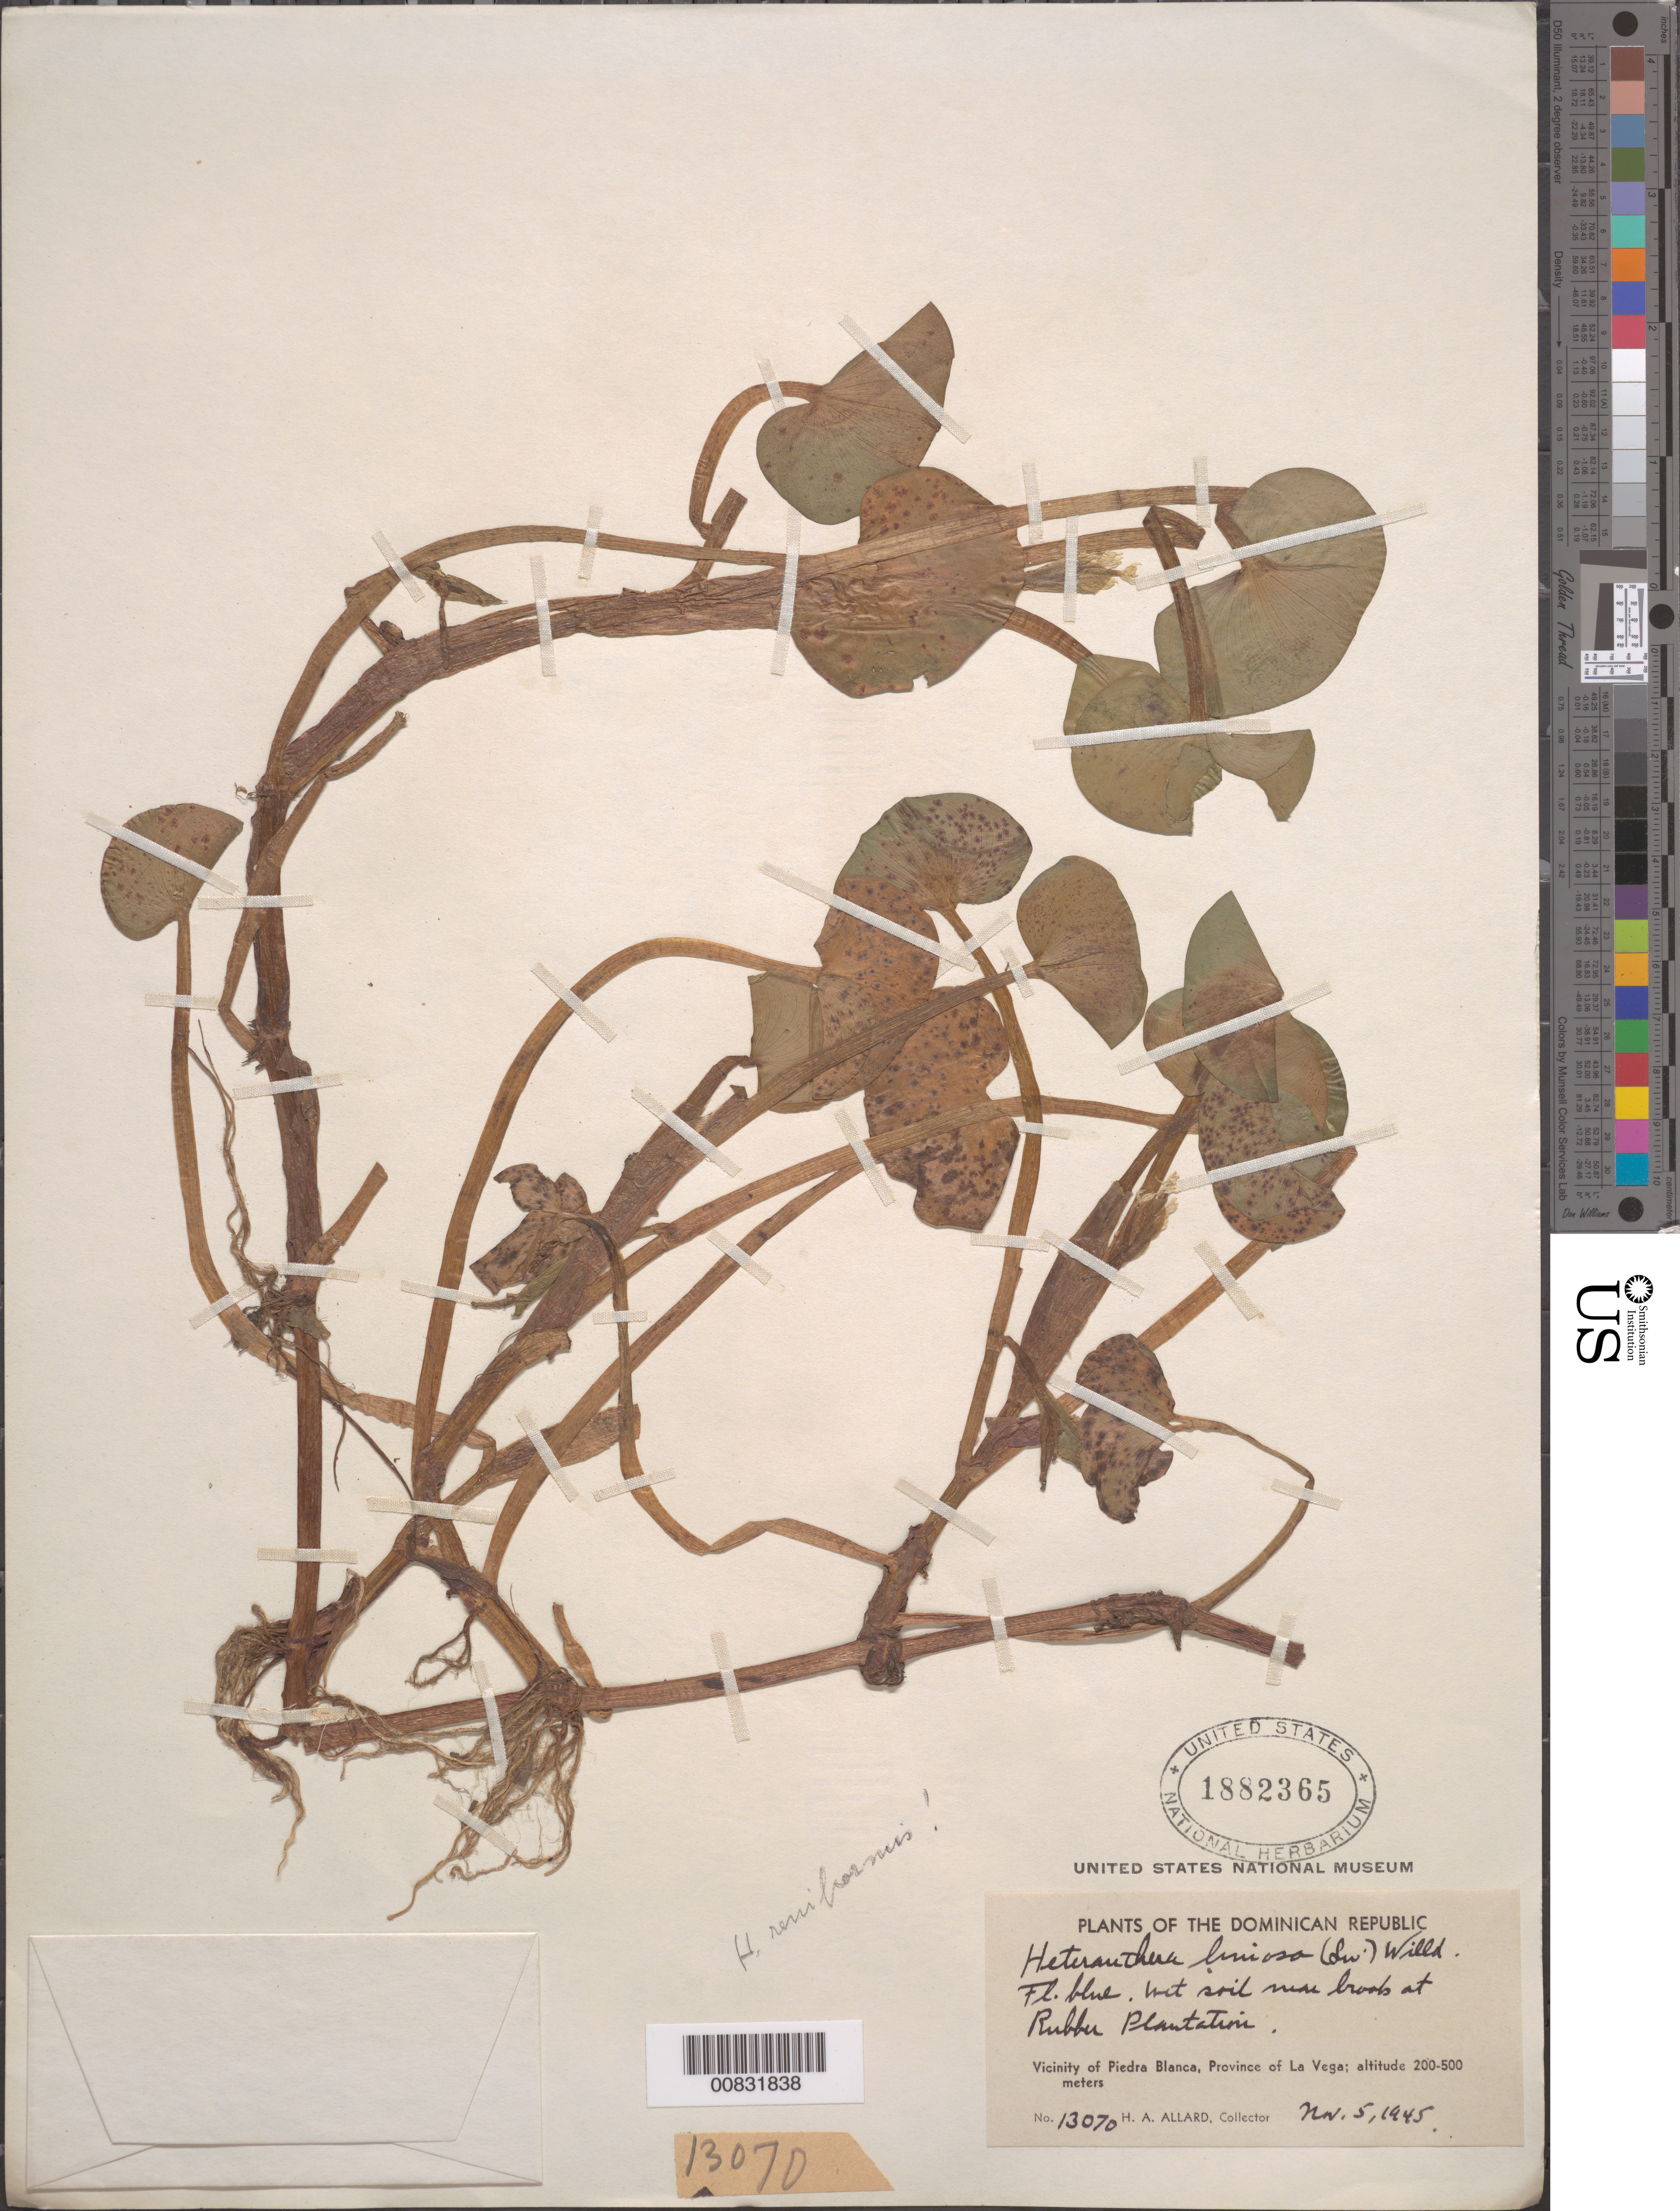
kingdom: Plantae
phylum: Tracheophyta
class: Liliopsida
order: Commelinales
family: Pontederiaceae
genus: Heteranthera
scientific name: Heteranthera reniformis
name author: Ruiz & Pav.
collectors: H. A. Allard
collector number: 13070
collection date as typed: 05 Nov 1945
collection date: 1945-11-05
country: Dominican Republic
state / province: La Vega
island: Hispaniola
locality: Vicinity of Piedra Blanca.Wet soil near brook at Rubber Plantation.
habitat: Wet soil near brook.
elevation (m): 200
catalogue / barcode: US 1882365